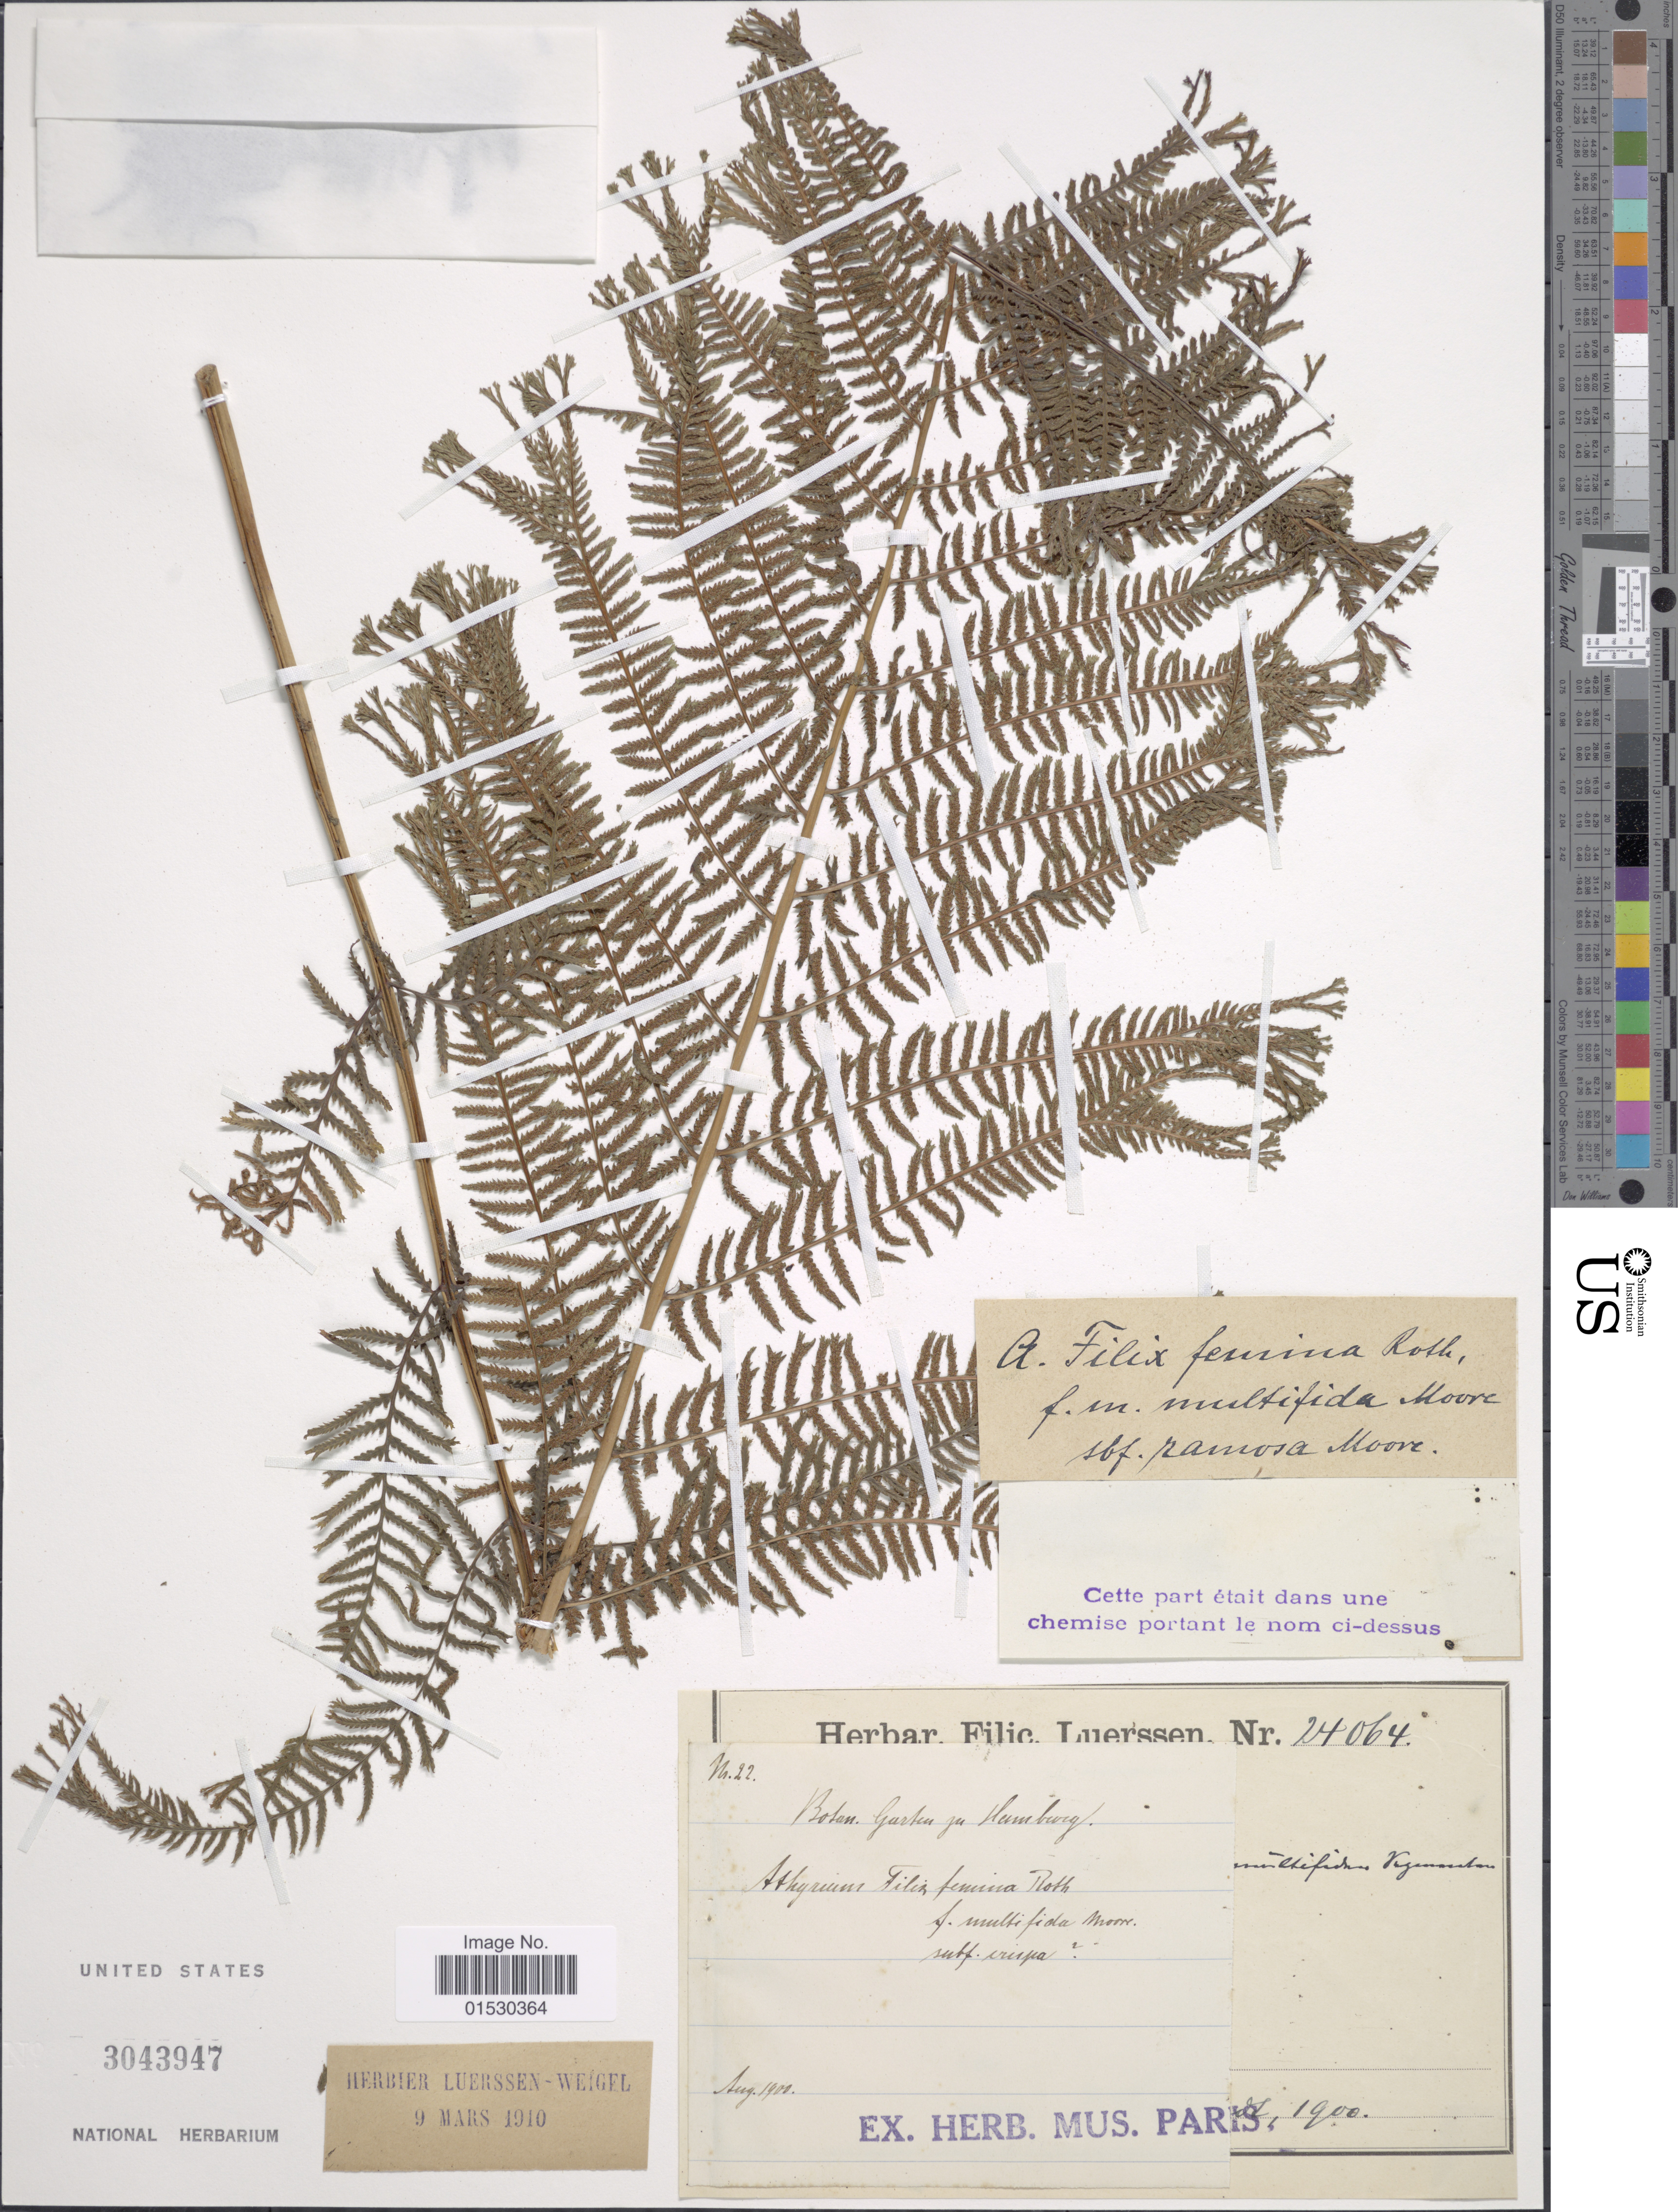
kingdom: Plantae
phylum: Tracheophyta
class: Polypodiopsida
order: Polypodiales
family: Athyriaceae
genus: Athyrium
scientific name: Athyrium filix-femina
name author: (L.) Roth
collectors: ex herb. Mus. Paris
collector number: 22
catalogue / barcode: US 3043947